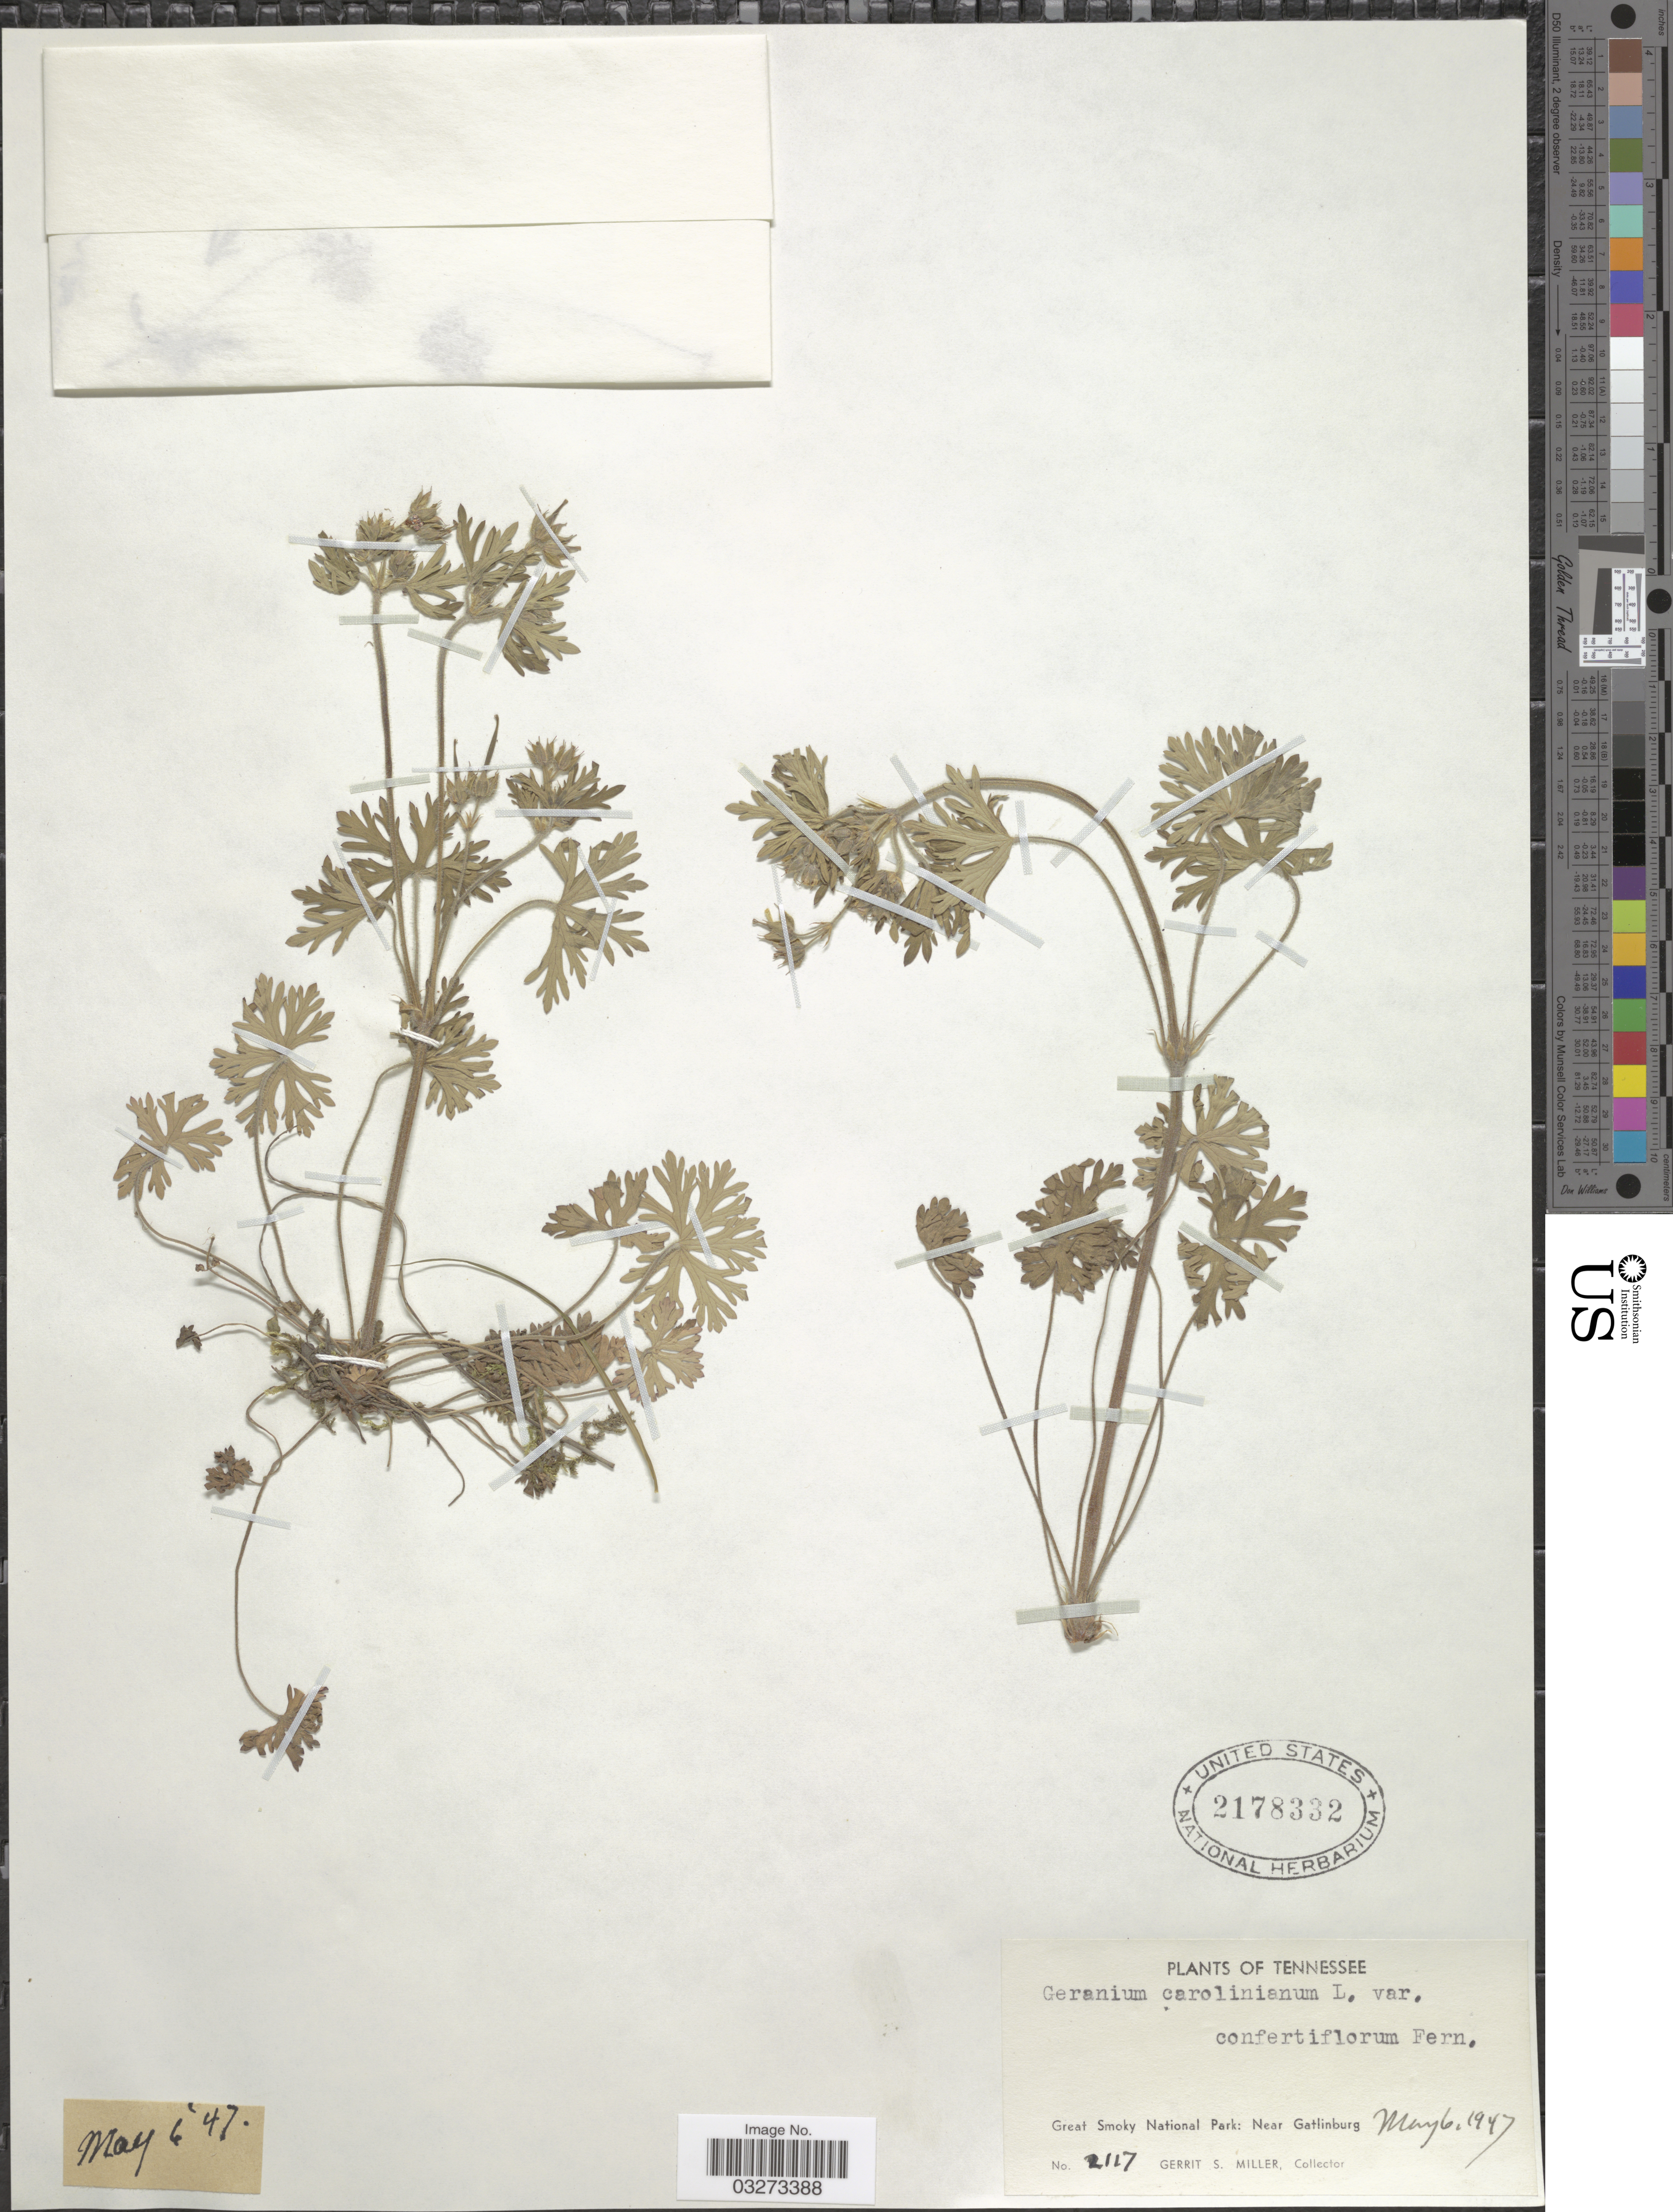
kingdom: Plantae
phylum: Tracheophyta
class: Magnoliopsida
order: Geraniales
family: Geraniaceae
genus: Geranium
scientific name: Geranium carolinianum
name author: L.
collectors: G. S. Miller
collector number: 2117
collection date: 1947-05-06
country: United States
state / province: Tennessee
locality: Great Smoky National Park: Near Gatlinburg.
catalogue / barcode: US 2178332